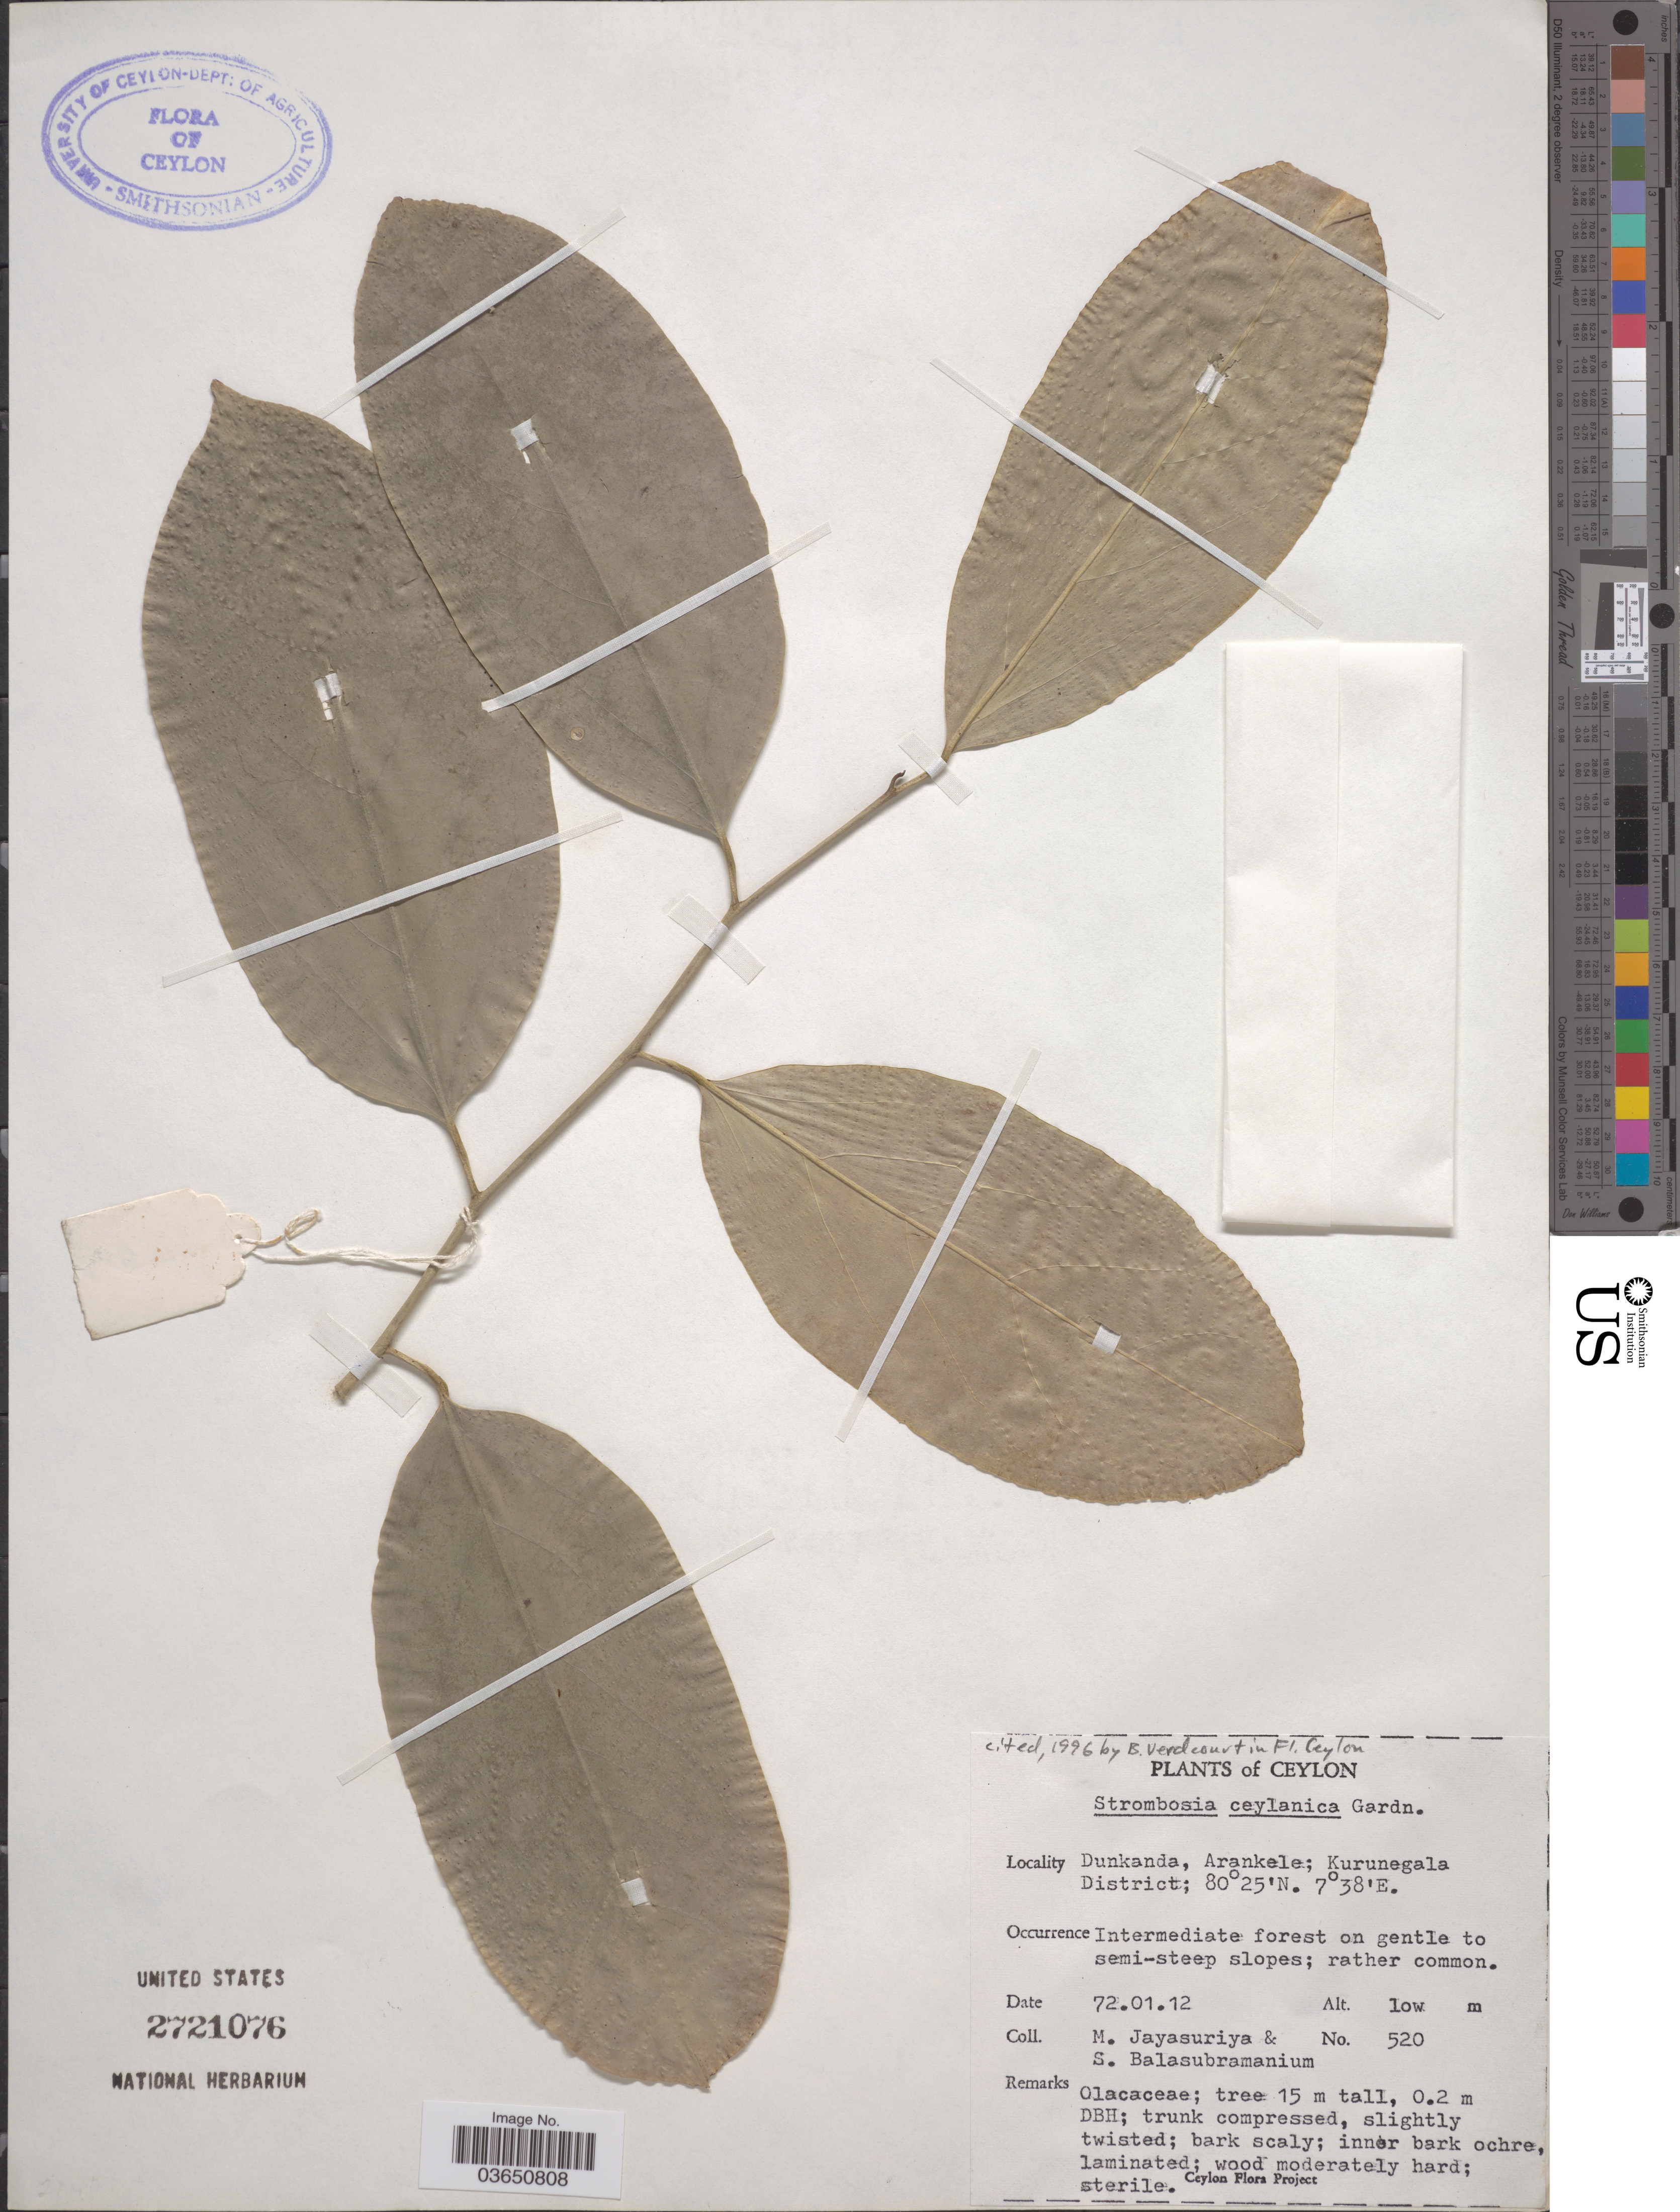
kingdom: Plantae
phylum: Tracheophyta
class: Magnoliopsida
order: Santalales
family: Strombosiaceae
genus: Strombosia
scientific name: Strombosia ceylanica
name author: Gardner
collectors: M. Jayasuriya & S. Balasubramanium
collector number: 520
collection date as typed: Transcribed d/m/y: 12/1/72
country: Sri Lanka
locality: Ceylon. Dunkanda, Arankele; Kurunegala District.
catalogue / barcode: US 2721076